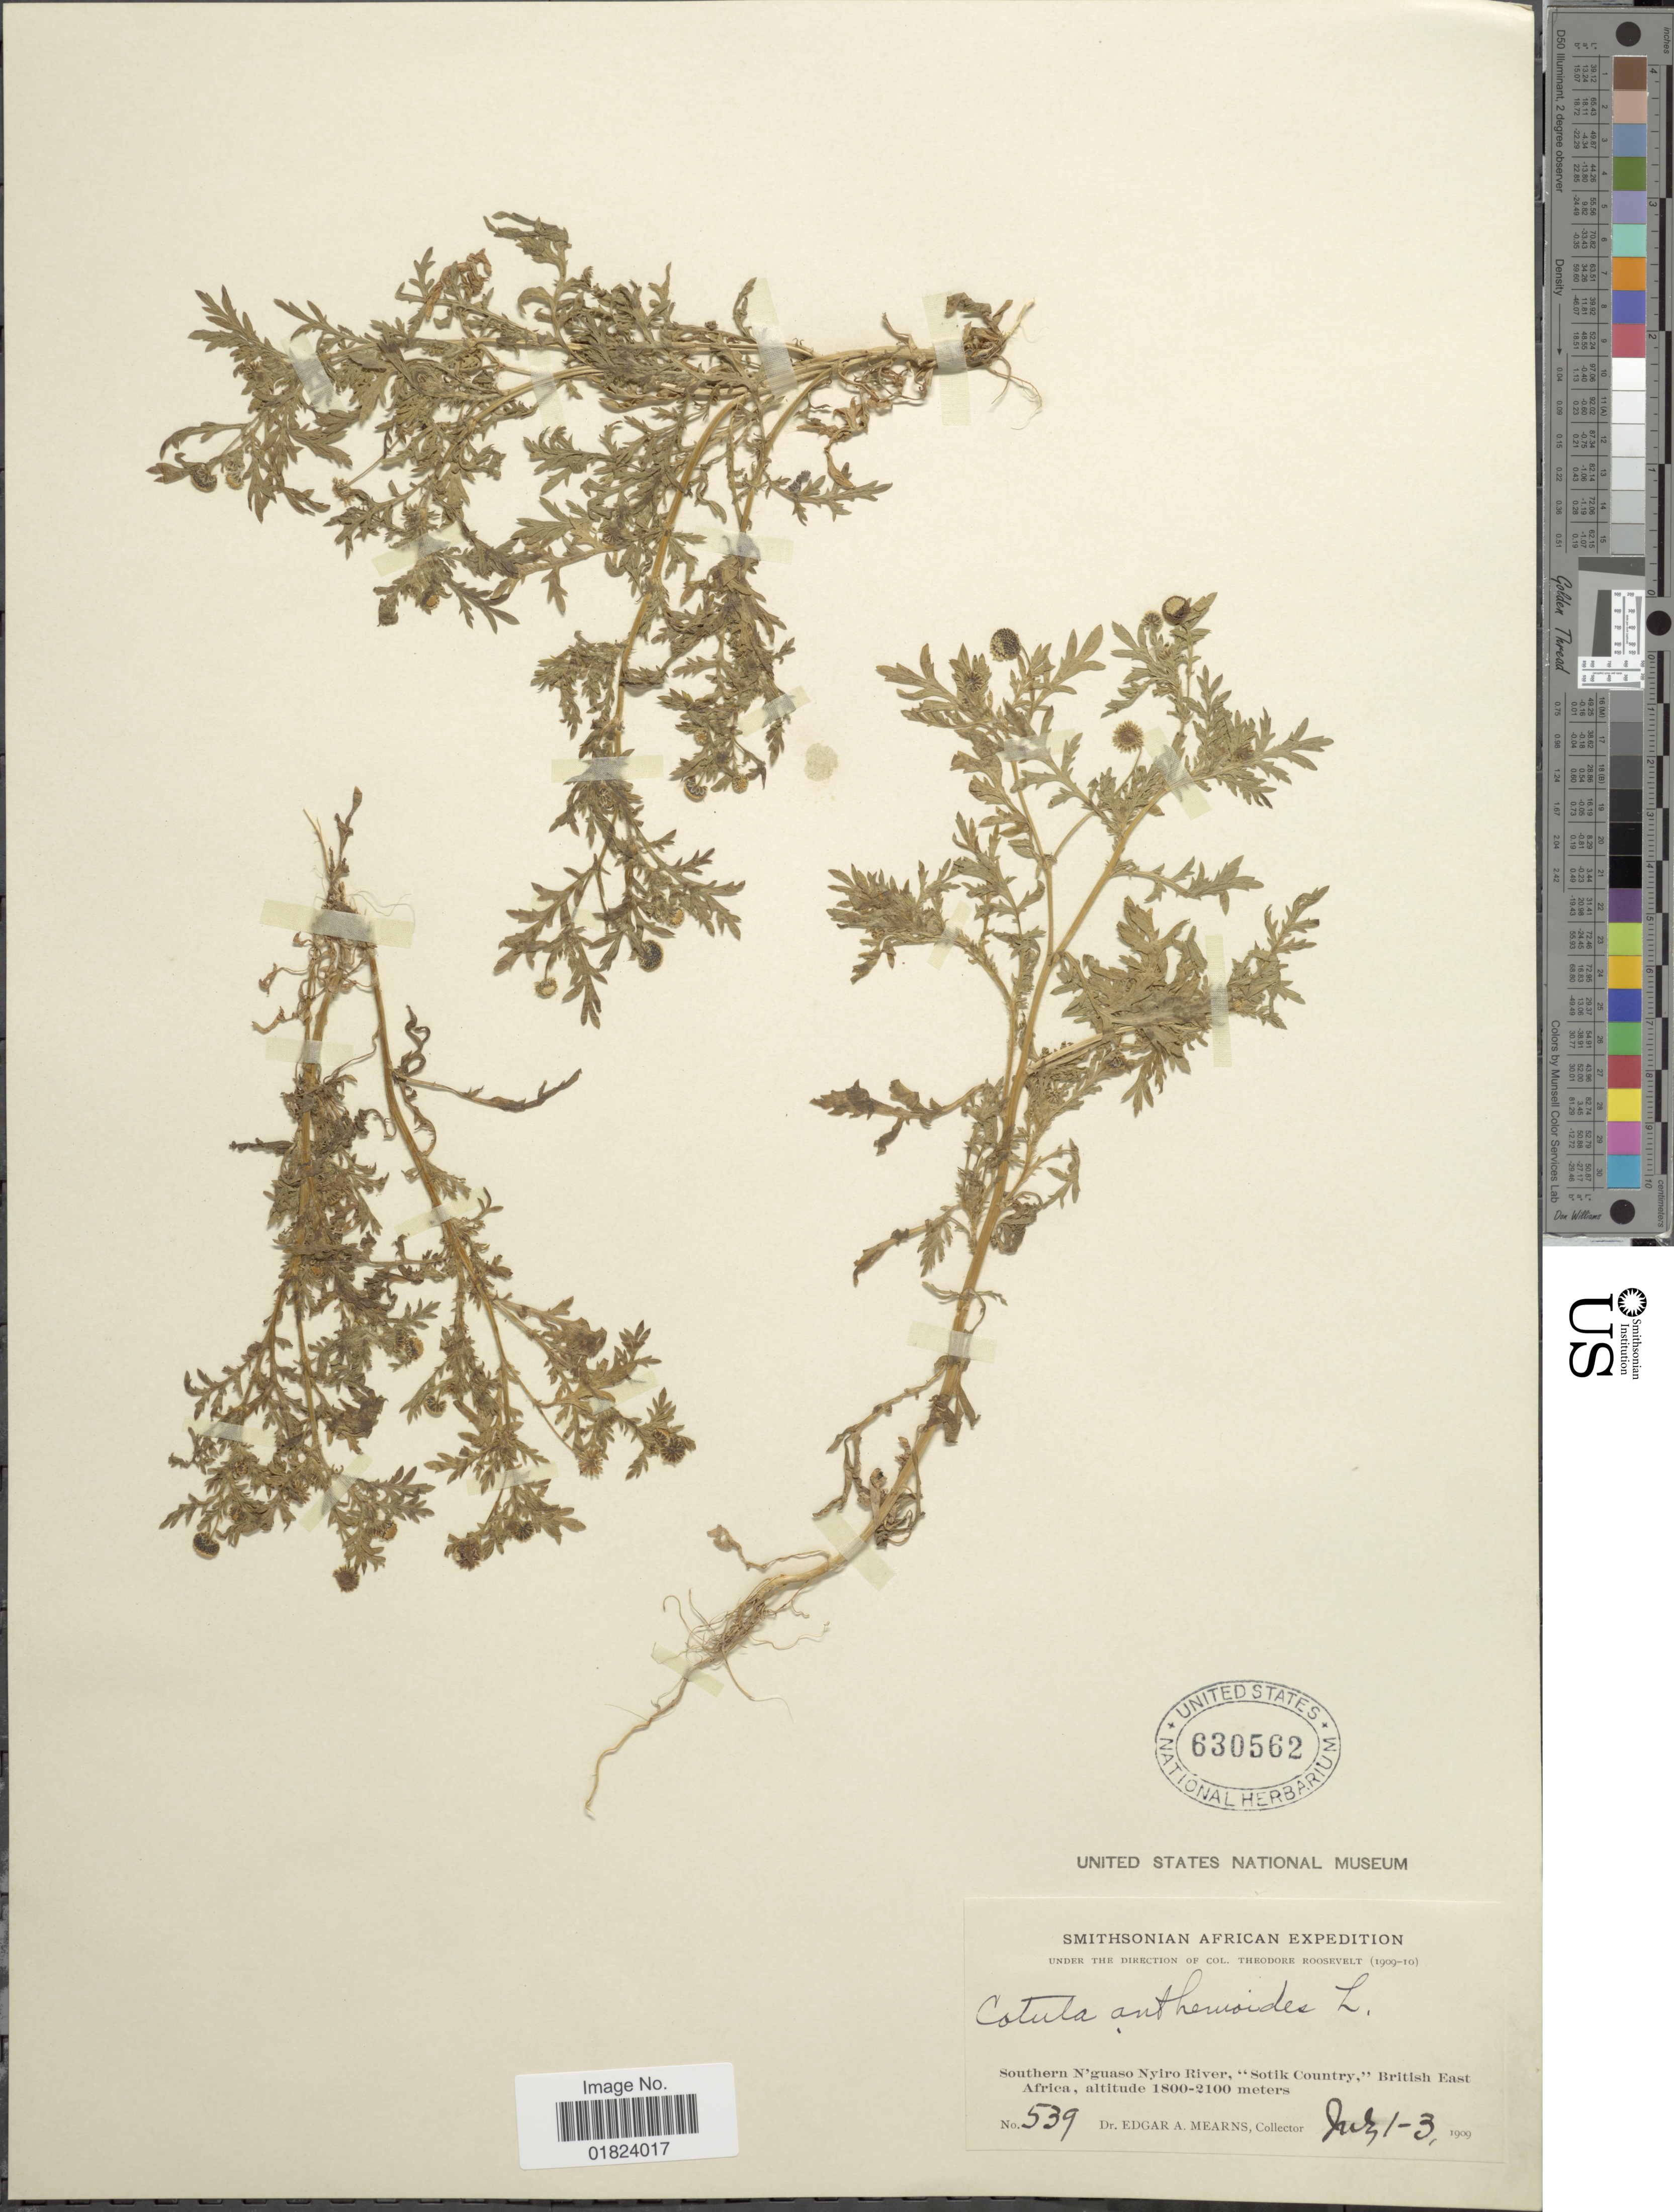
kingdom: Plantae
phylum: Tracheophyta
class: Magnoliopsida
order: Asterales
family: Asteraceae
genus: Cotula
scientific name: Cotula anthemoides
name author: L.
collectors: E. A. Mearns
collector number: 539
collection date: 1909-07-01/1909-07-03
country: Kenya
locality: Southern N'guaso Nyiro River, "Sotik Country,"British East Africa.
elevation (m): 1800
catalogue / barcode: US 630562